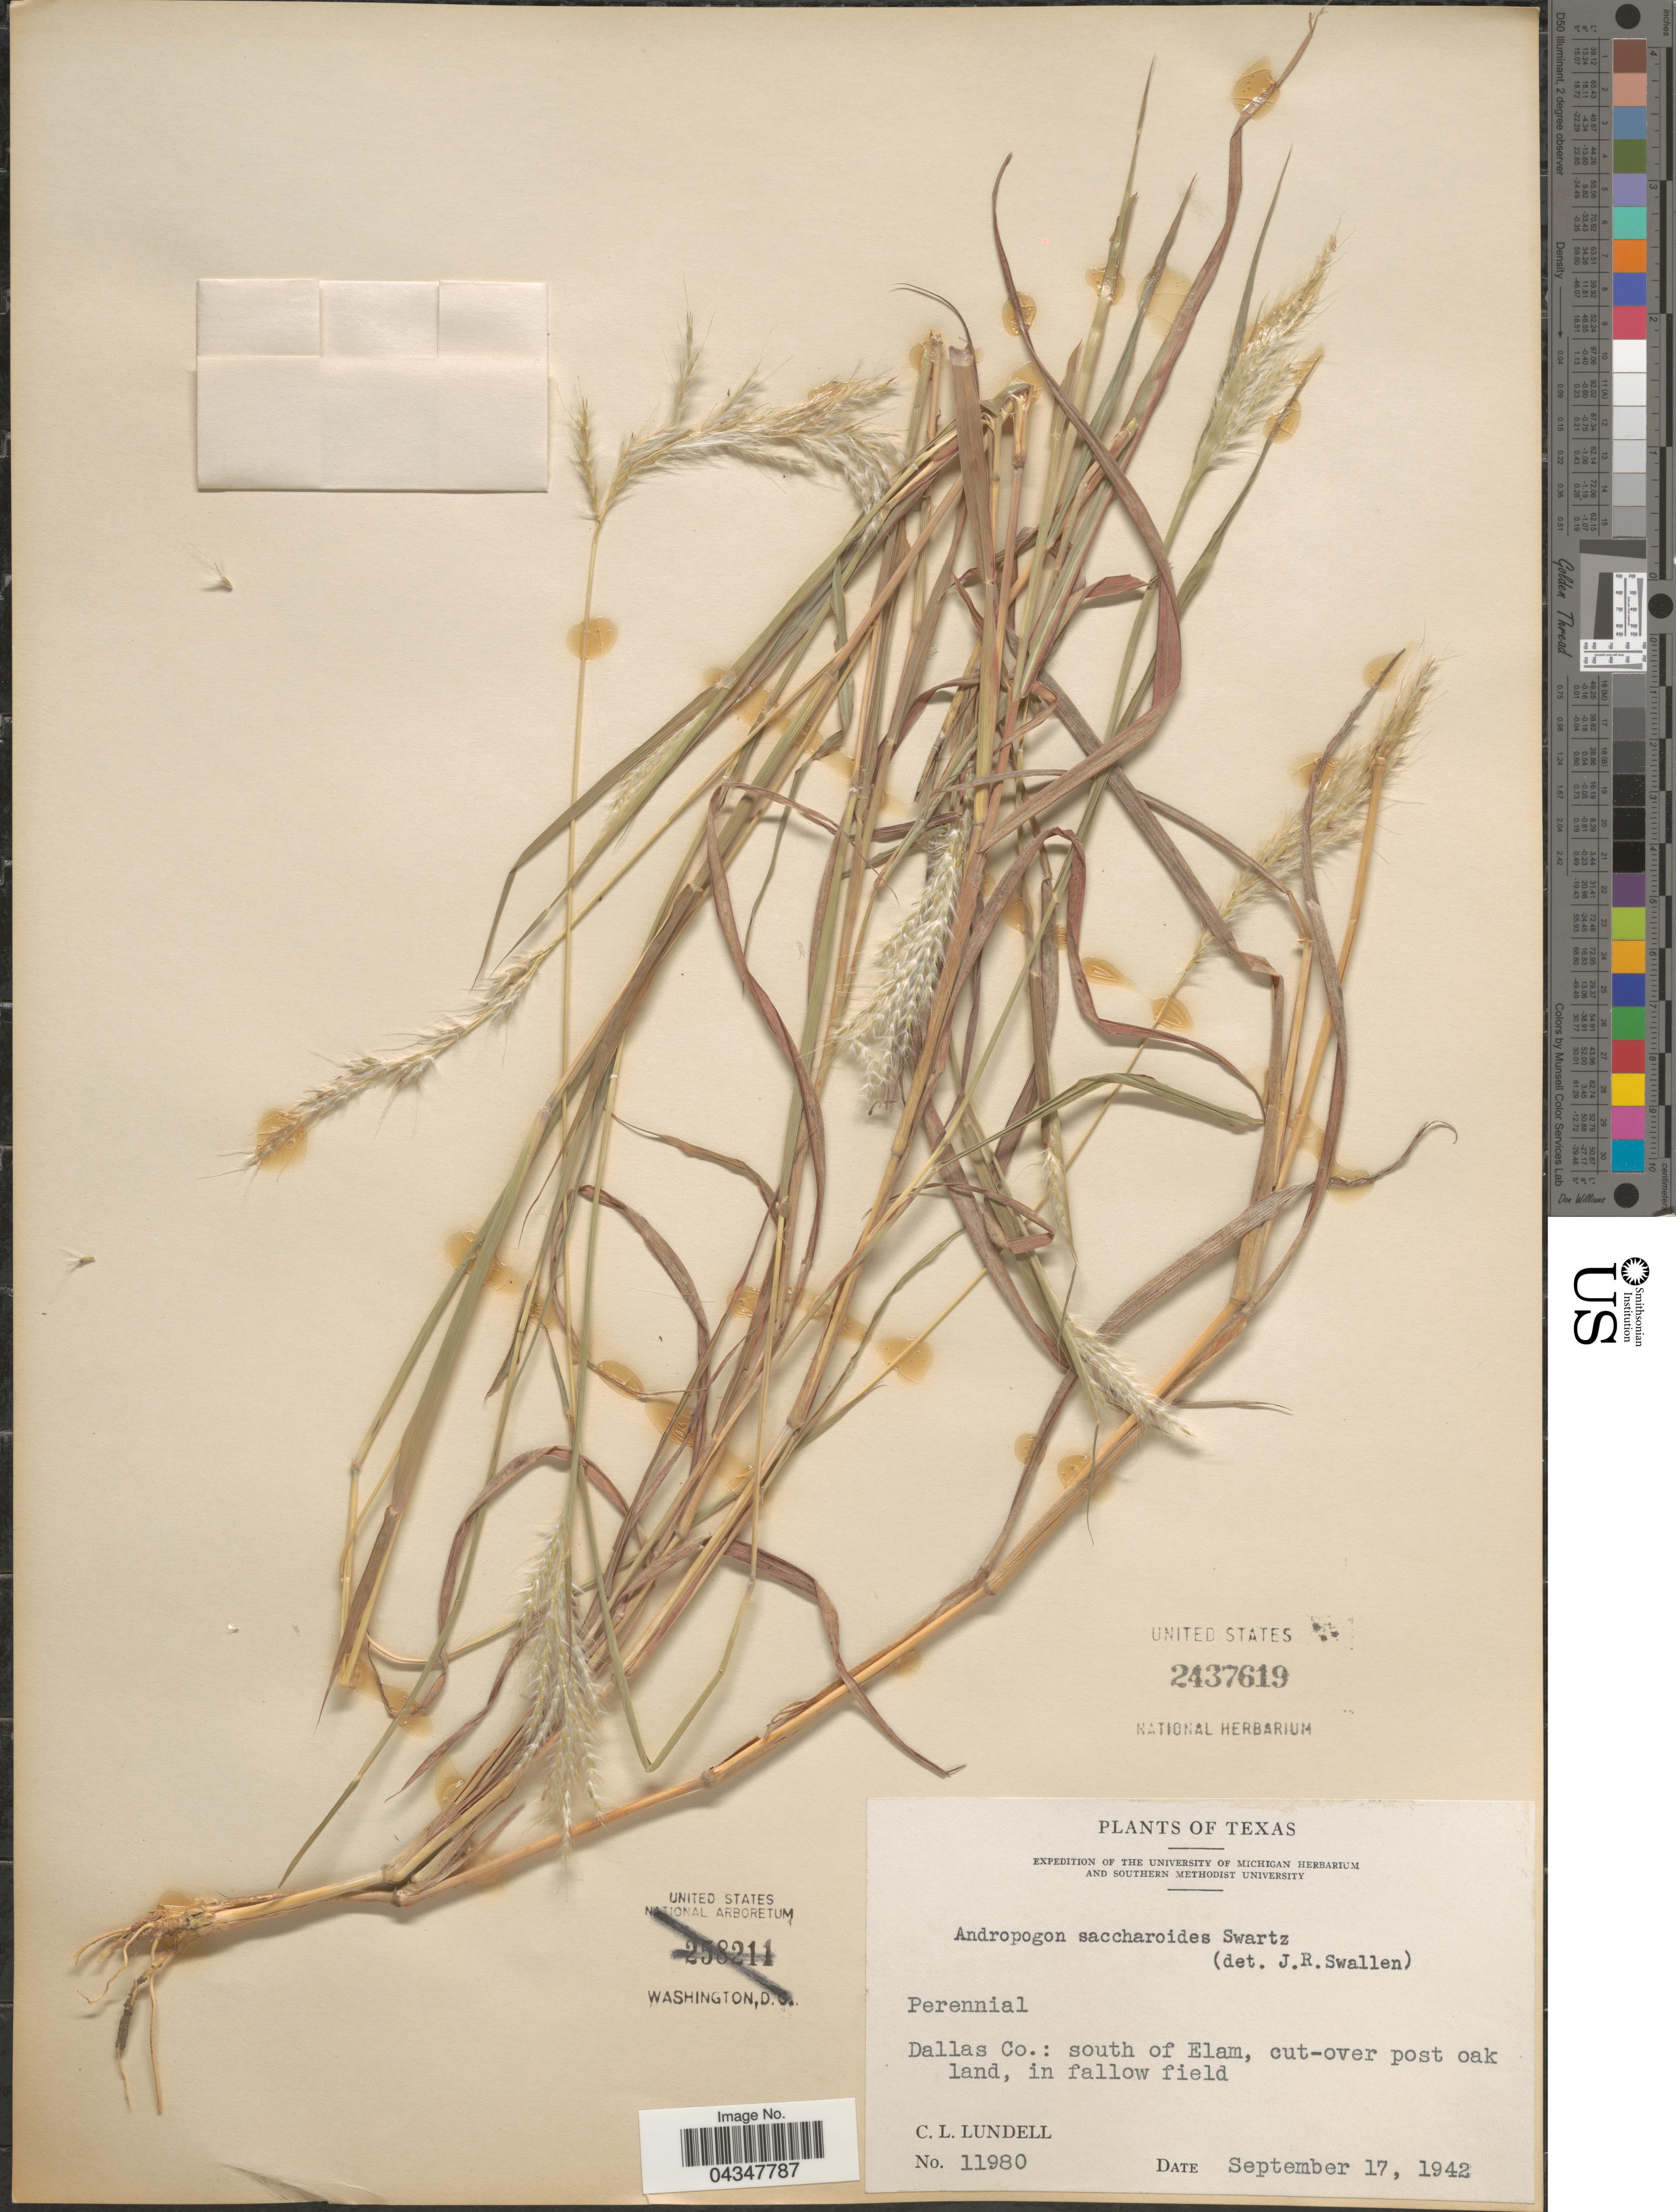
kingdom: Plantae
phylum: Tracheophyta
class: Liliopsida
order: Poales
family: Poaceae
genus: Bothriochloa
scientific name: Bothriochloa saccharoides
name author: (Sw.) Rydb.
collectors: C. L. Lundell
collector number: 11980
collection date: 1942-09-17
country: United States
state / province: Texas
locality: Expedition Of The University Of Michigan Herbarium And Southern Methodist University. Dallas Co.: south of Elam, cut-over post oak land, in fallow field.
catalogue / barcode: US 2437619